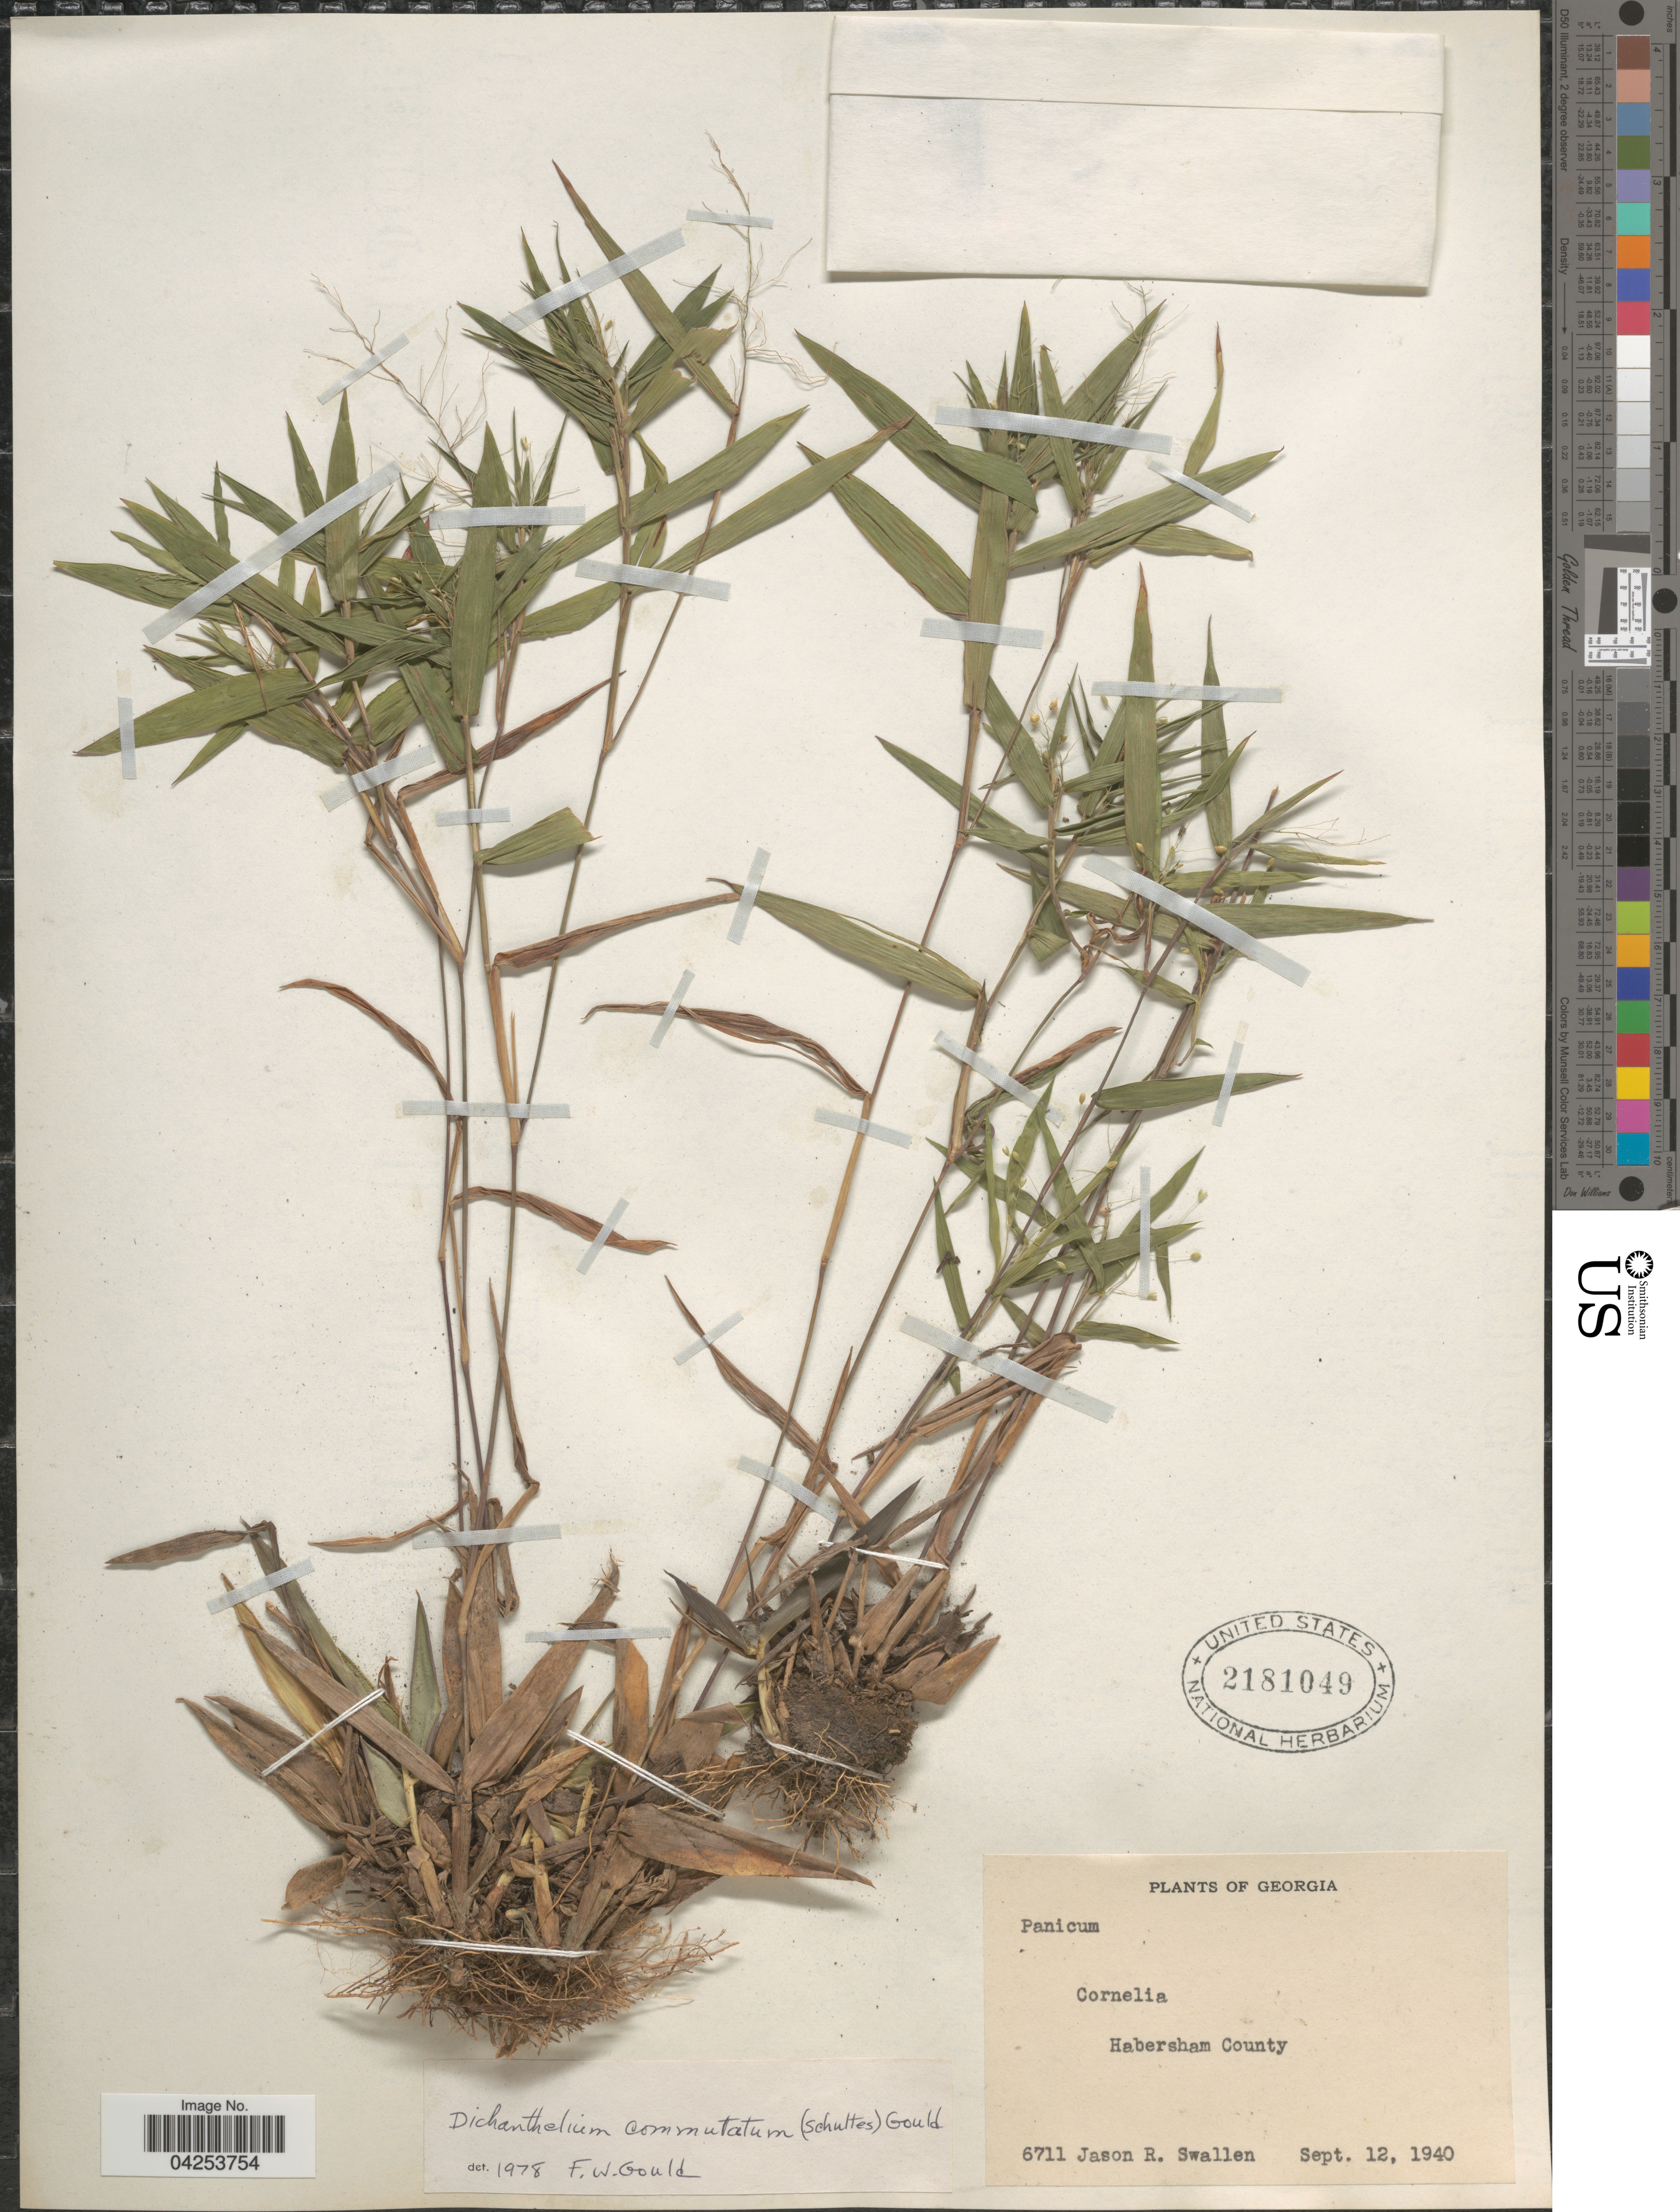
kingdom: Plantae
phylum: Tracheophyta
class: Liliopsida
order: Poales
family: Poaceae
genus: Dichanthelium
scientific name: Dichanthelium commutatum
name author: (Schult.) Gould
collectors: J. R. Swallen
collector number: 6711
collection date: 1940-09-12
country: United States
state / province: Georgia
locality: Cornelia. Habersham County.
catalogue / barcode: US 2181049